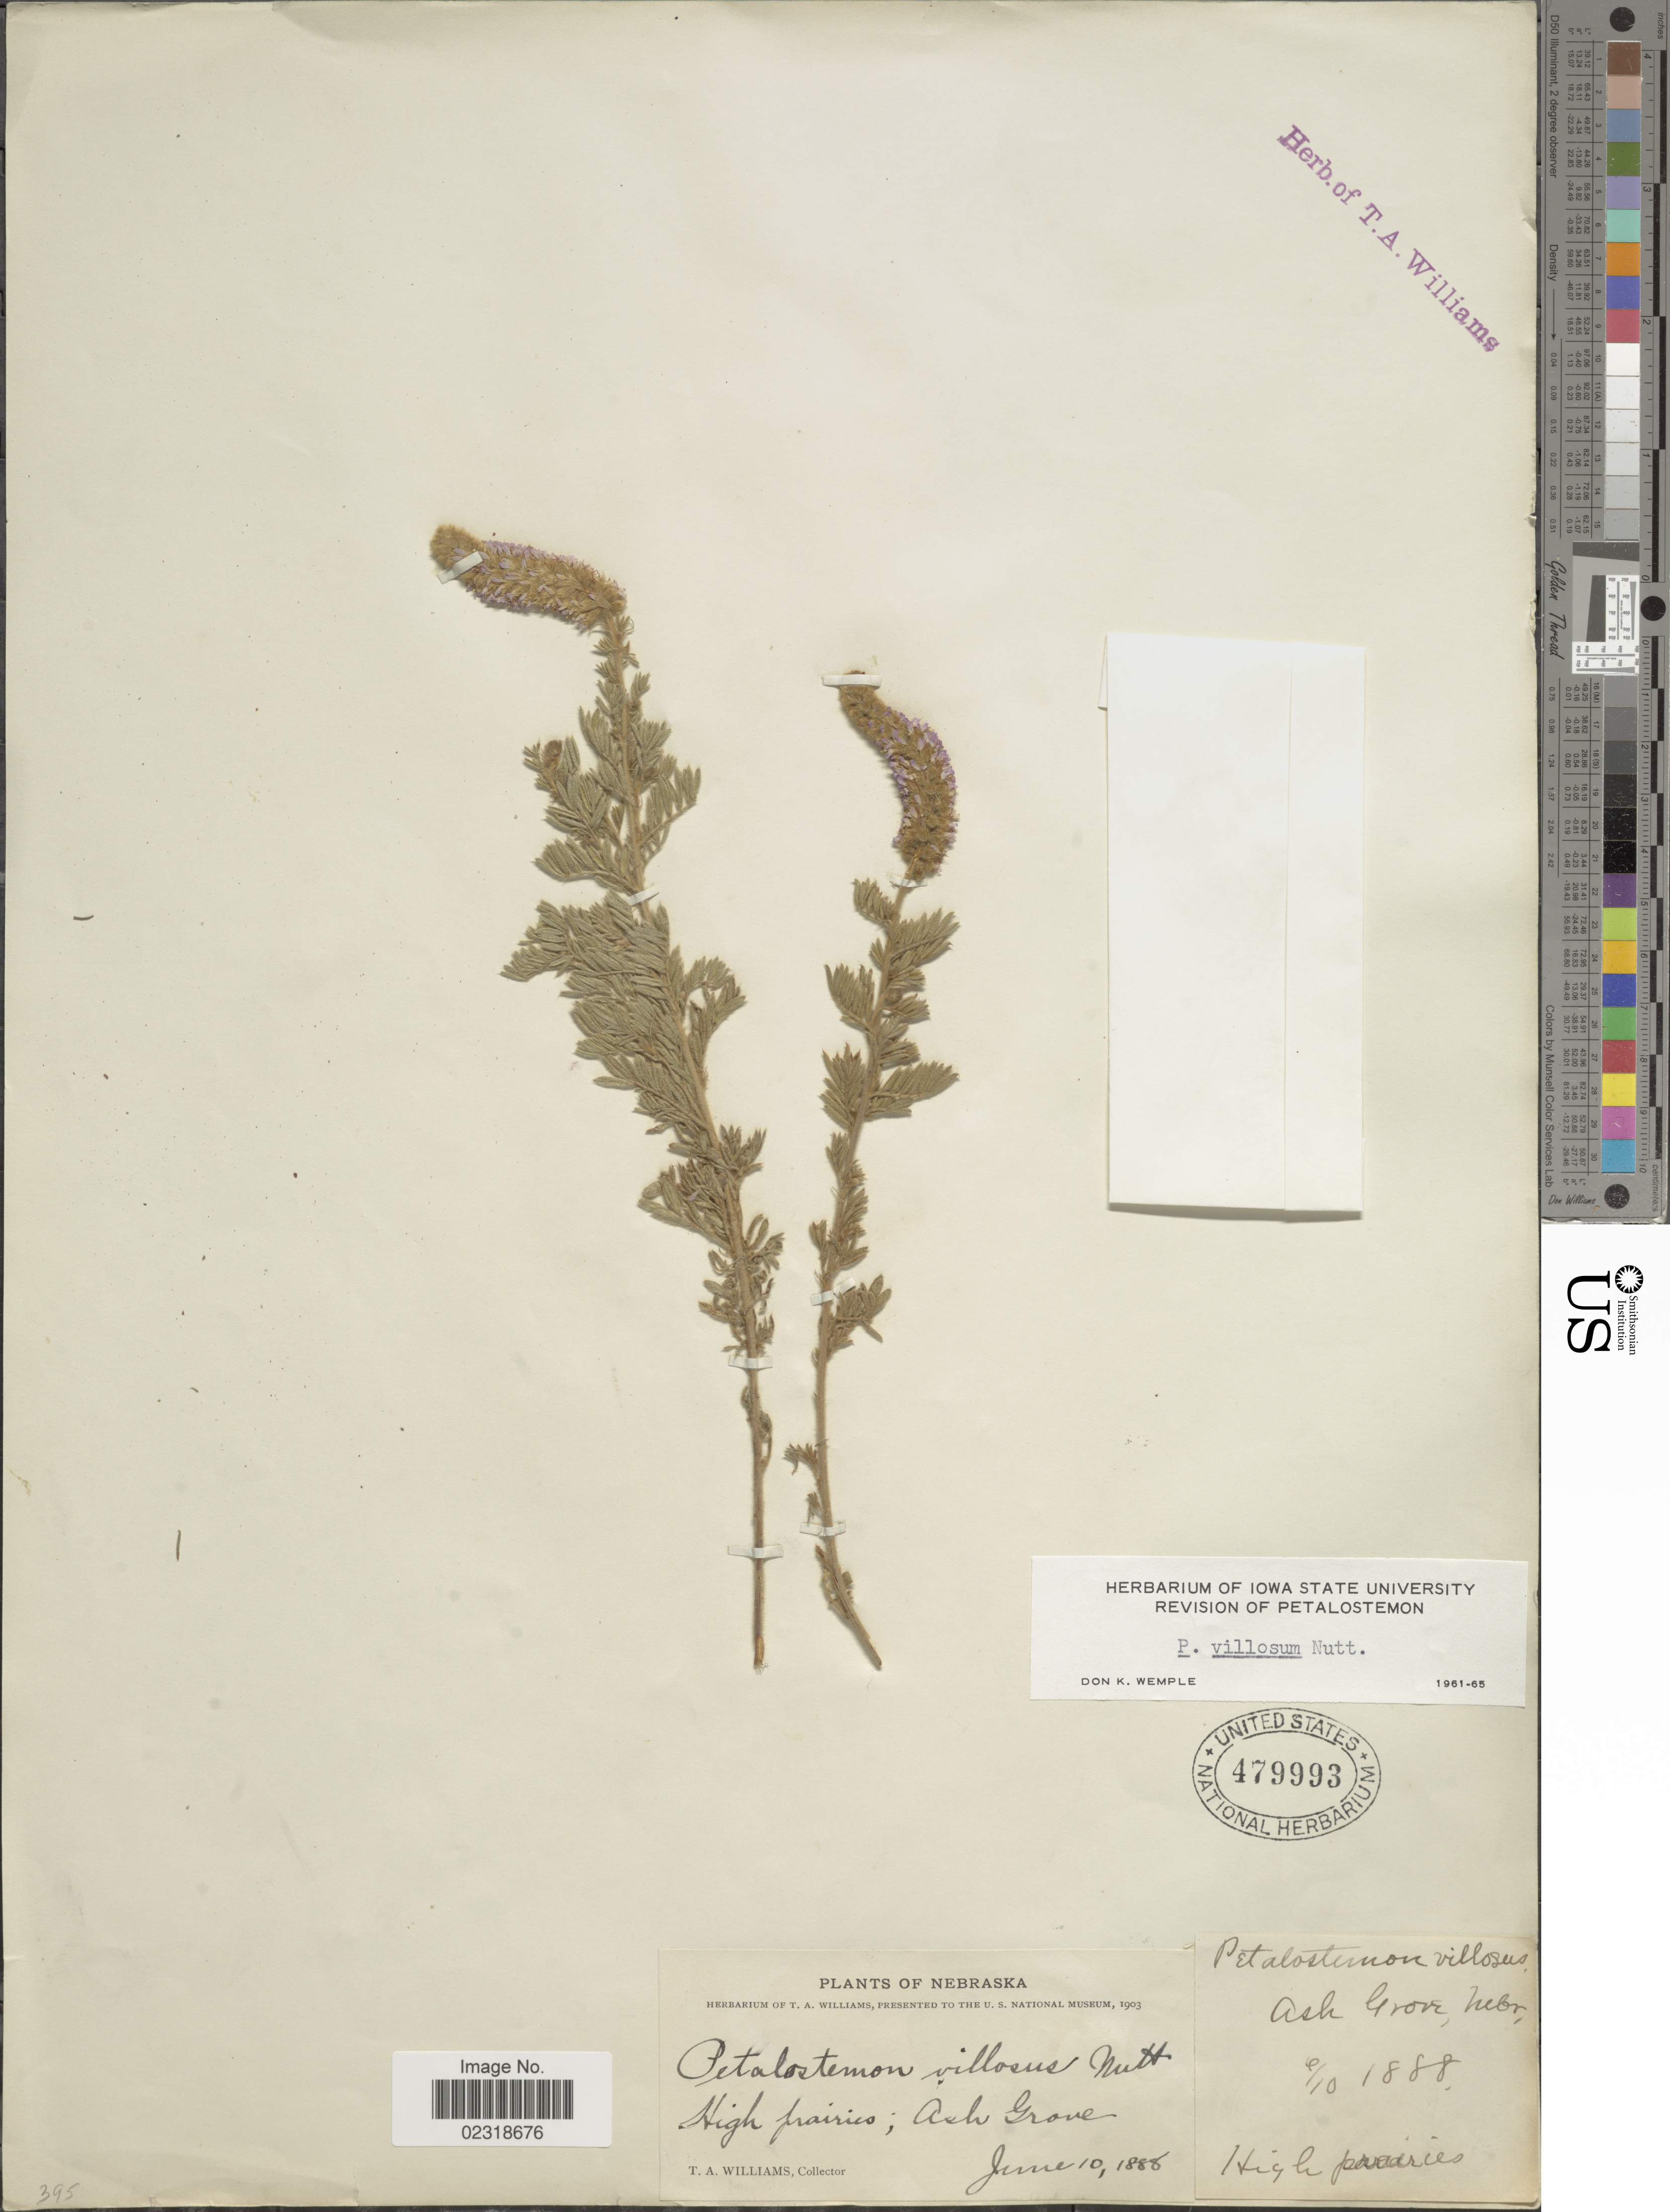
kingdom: Plantae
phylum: Tracheophyta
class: Magnoliopsida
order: Fabales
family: Fabaceae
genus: Dalea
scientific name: Dalea villosa var. villosa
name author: (Nutt.) Spreng.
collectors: T. A. Williams (herbarium)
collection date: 1886-06-10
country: United States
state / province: Nebraska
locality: High prairies, Ash Grove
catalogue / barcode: US 479993